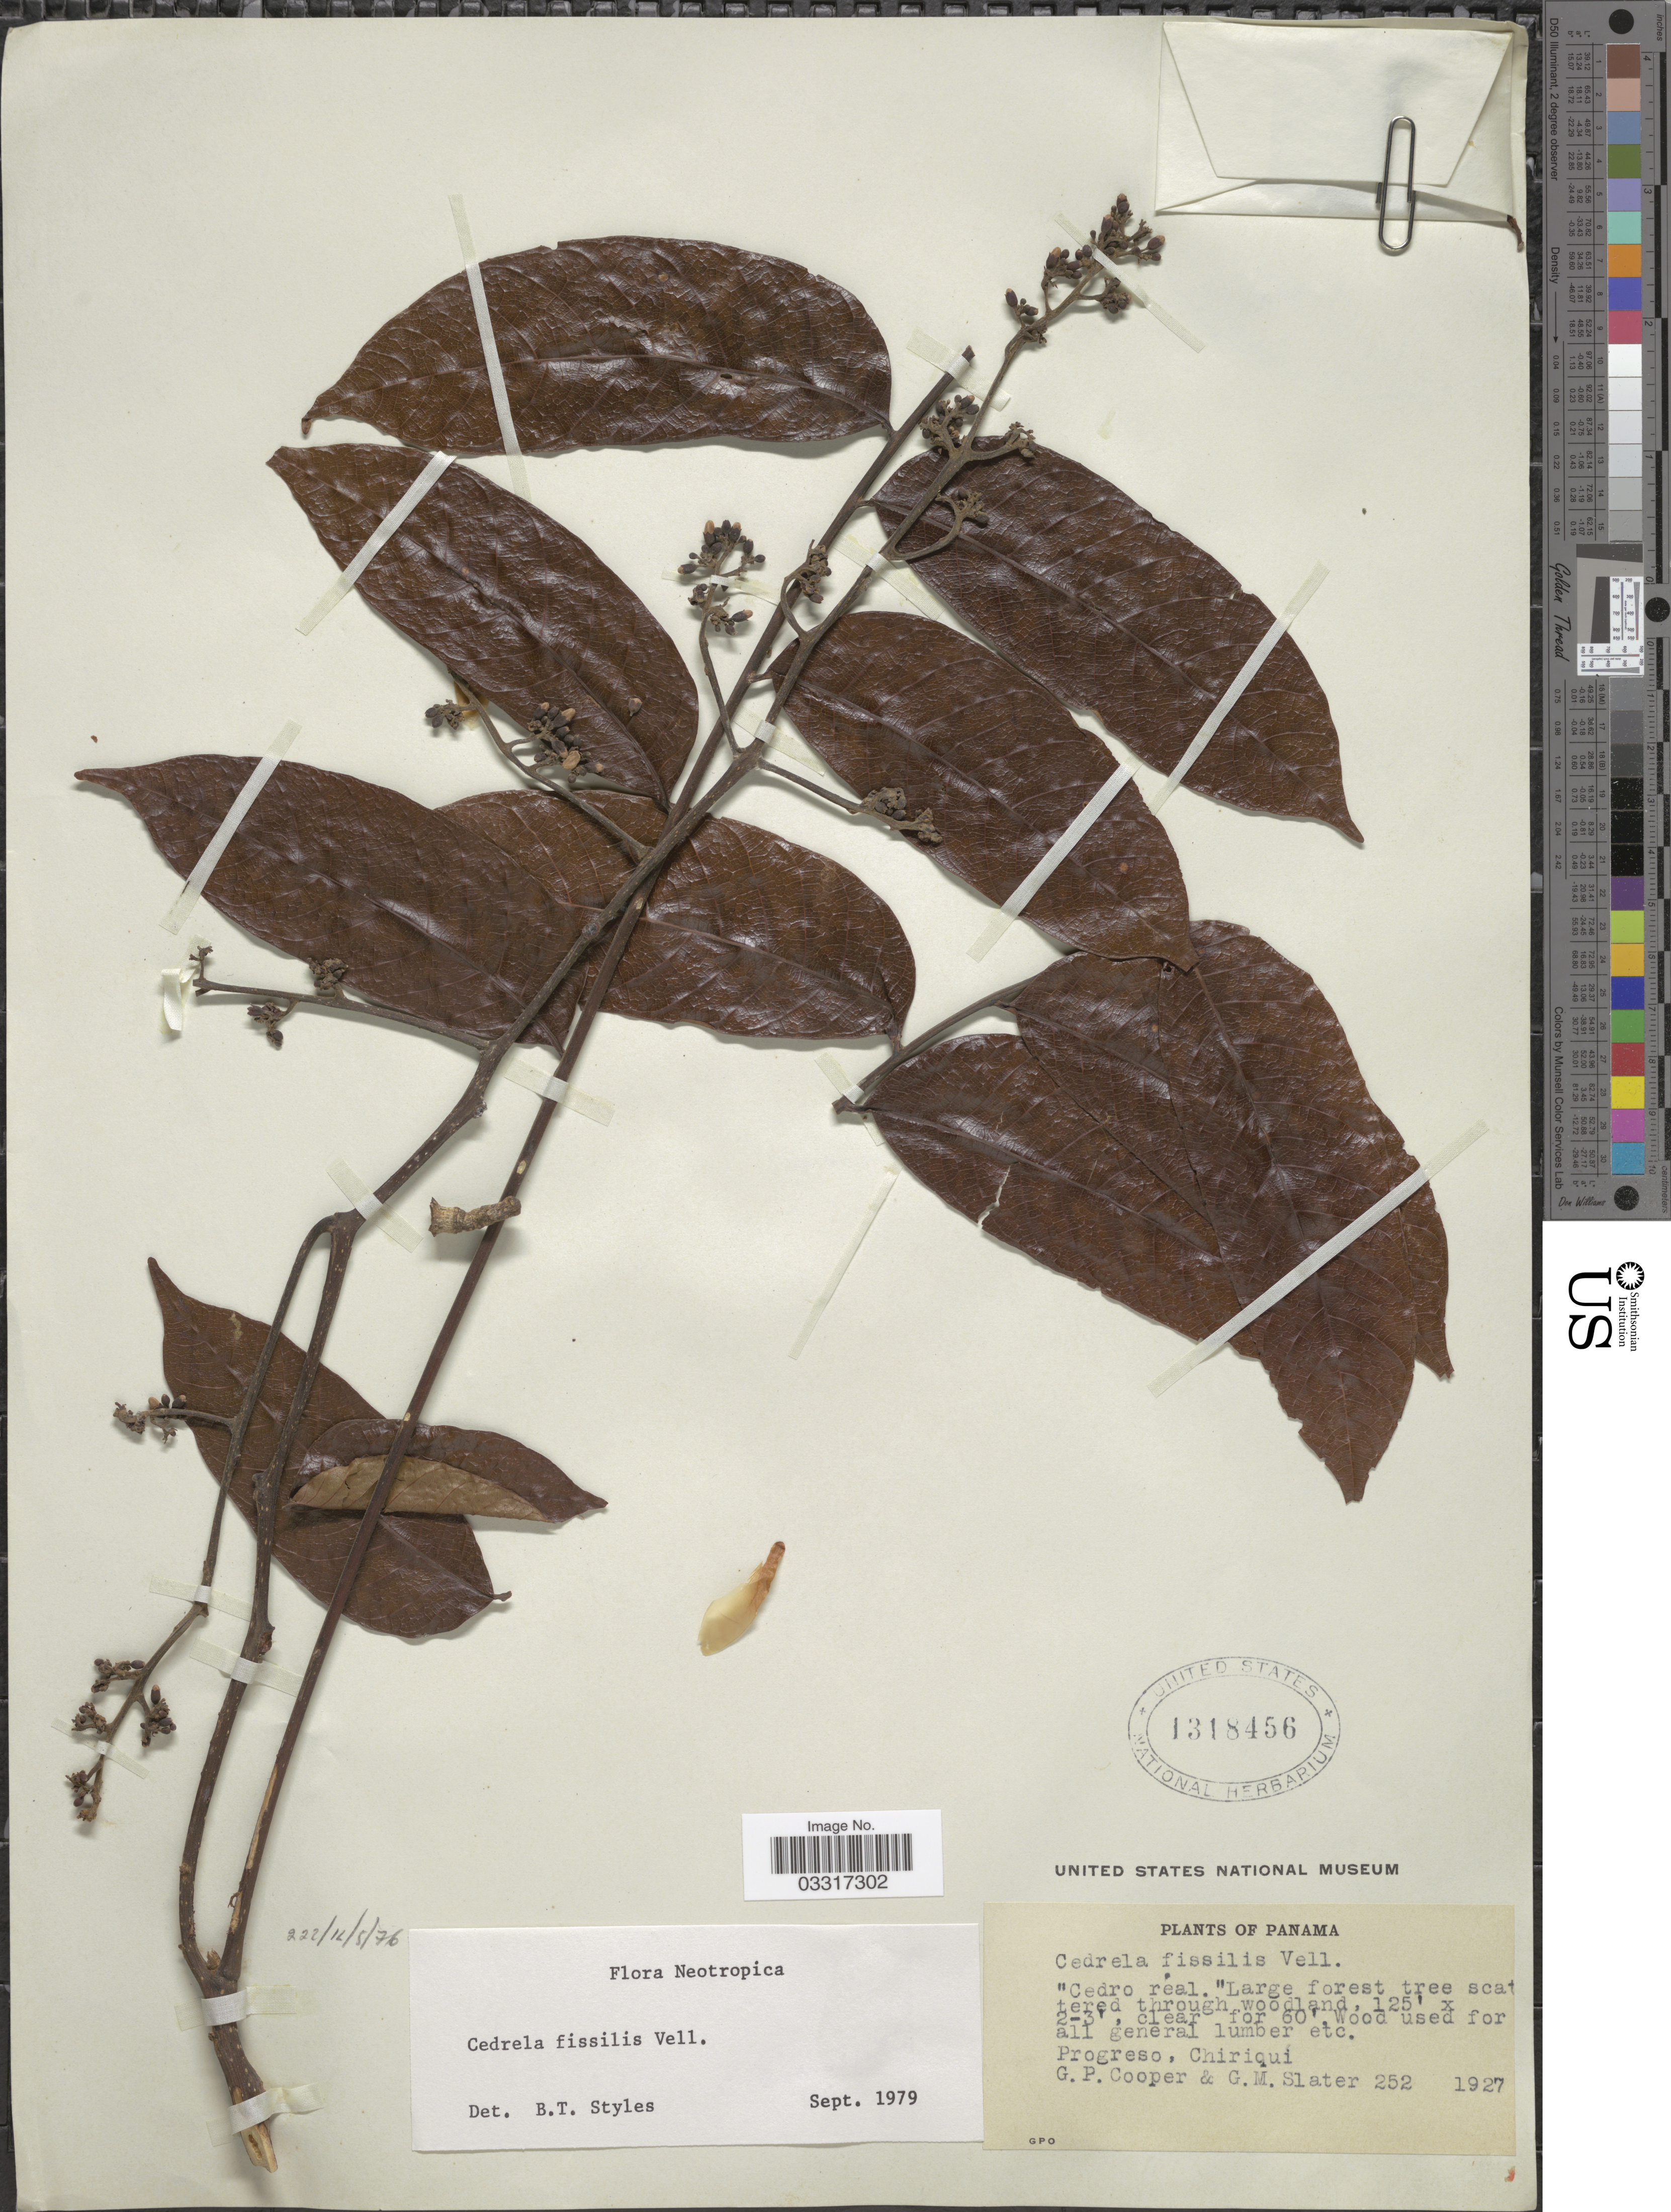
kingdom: Plantae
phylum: Tracheophyta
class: Magnoliopsida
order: Sapindales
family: Meliaceae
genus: Cedrela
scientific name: Cedrela fissilis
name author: Vell.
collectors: G. Cooper & G. Slater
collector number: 252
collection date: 1927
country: Panama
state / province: Chiriqui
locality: Progreso.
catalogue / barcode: US 1318456